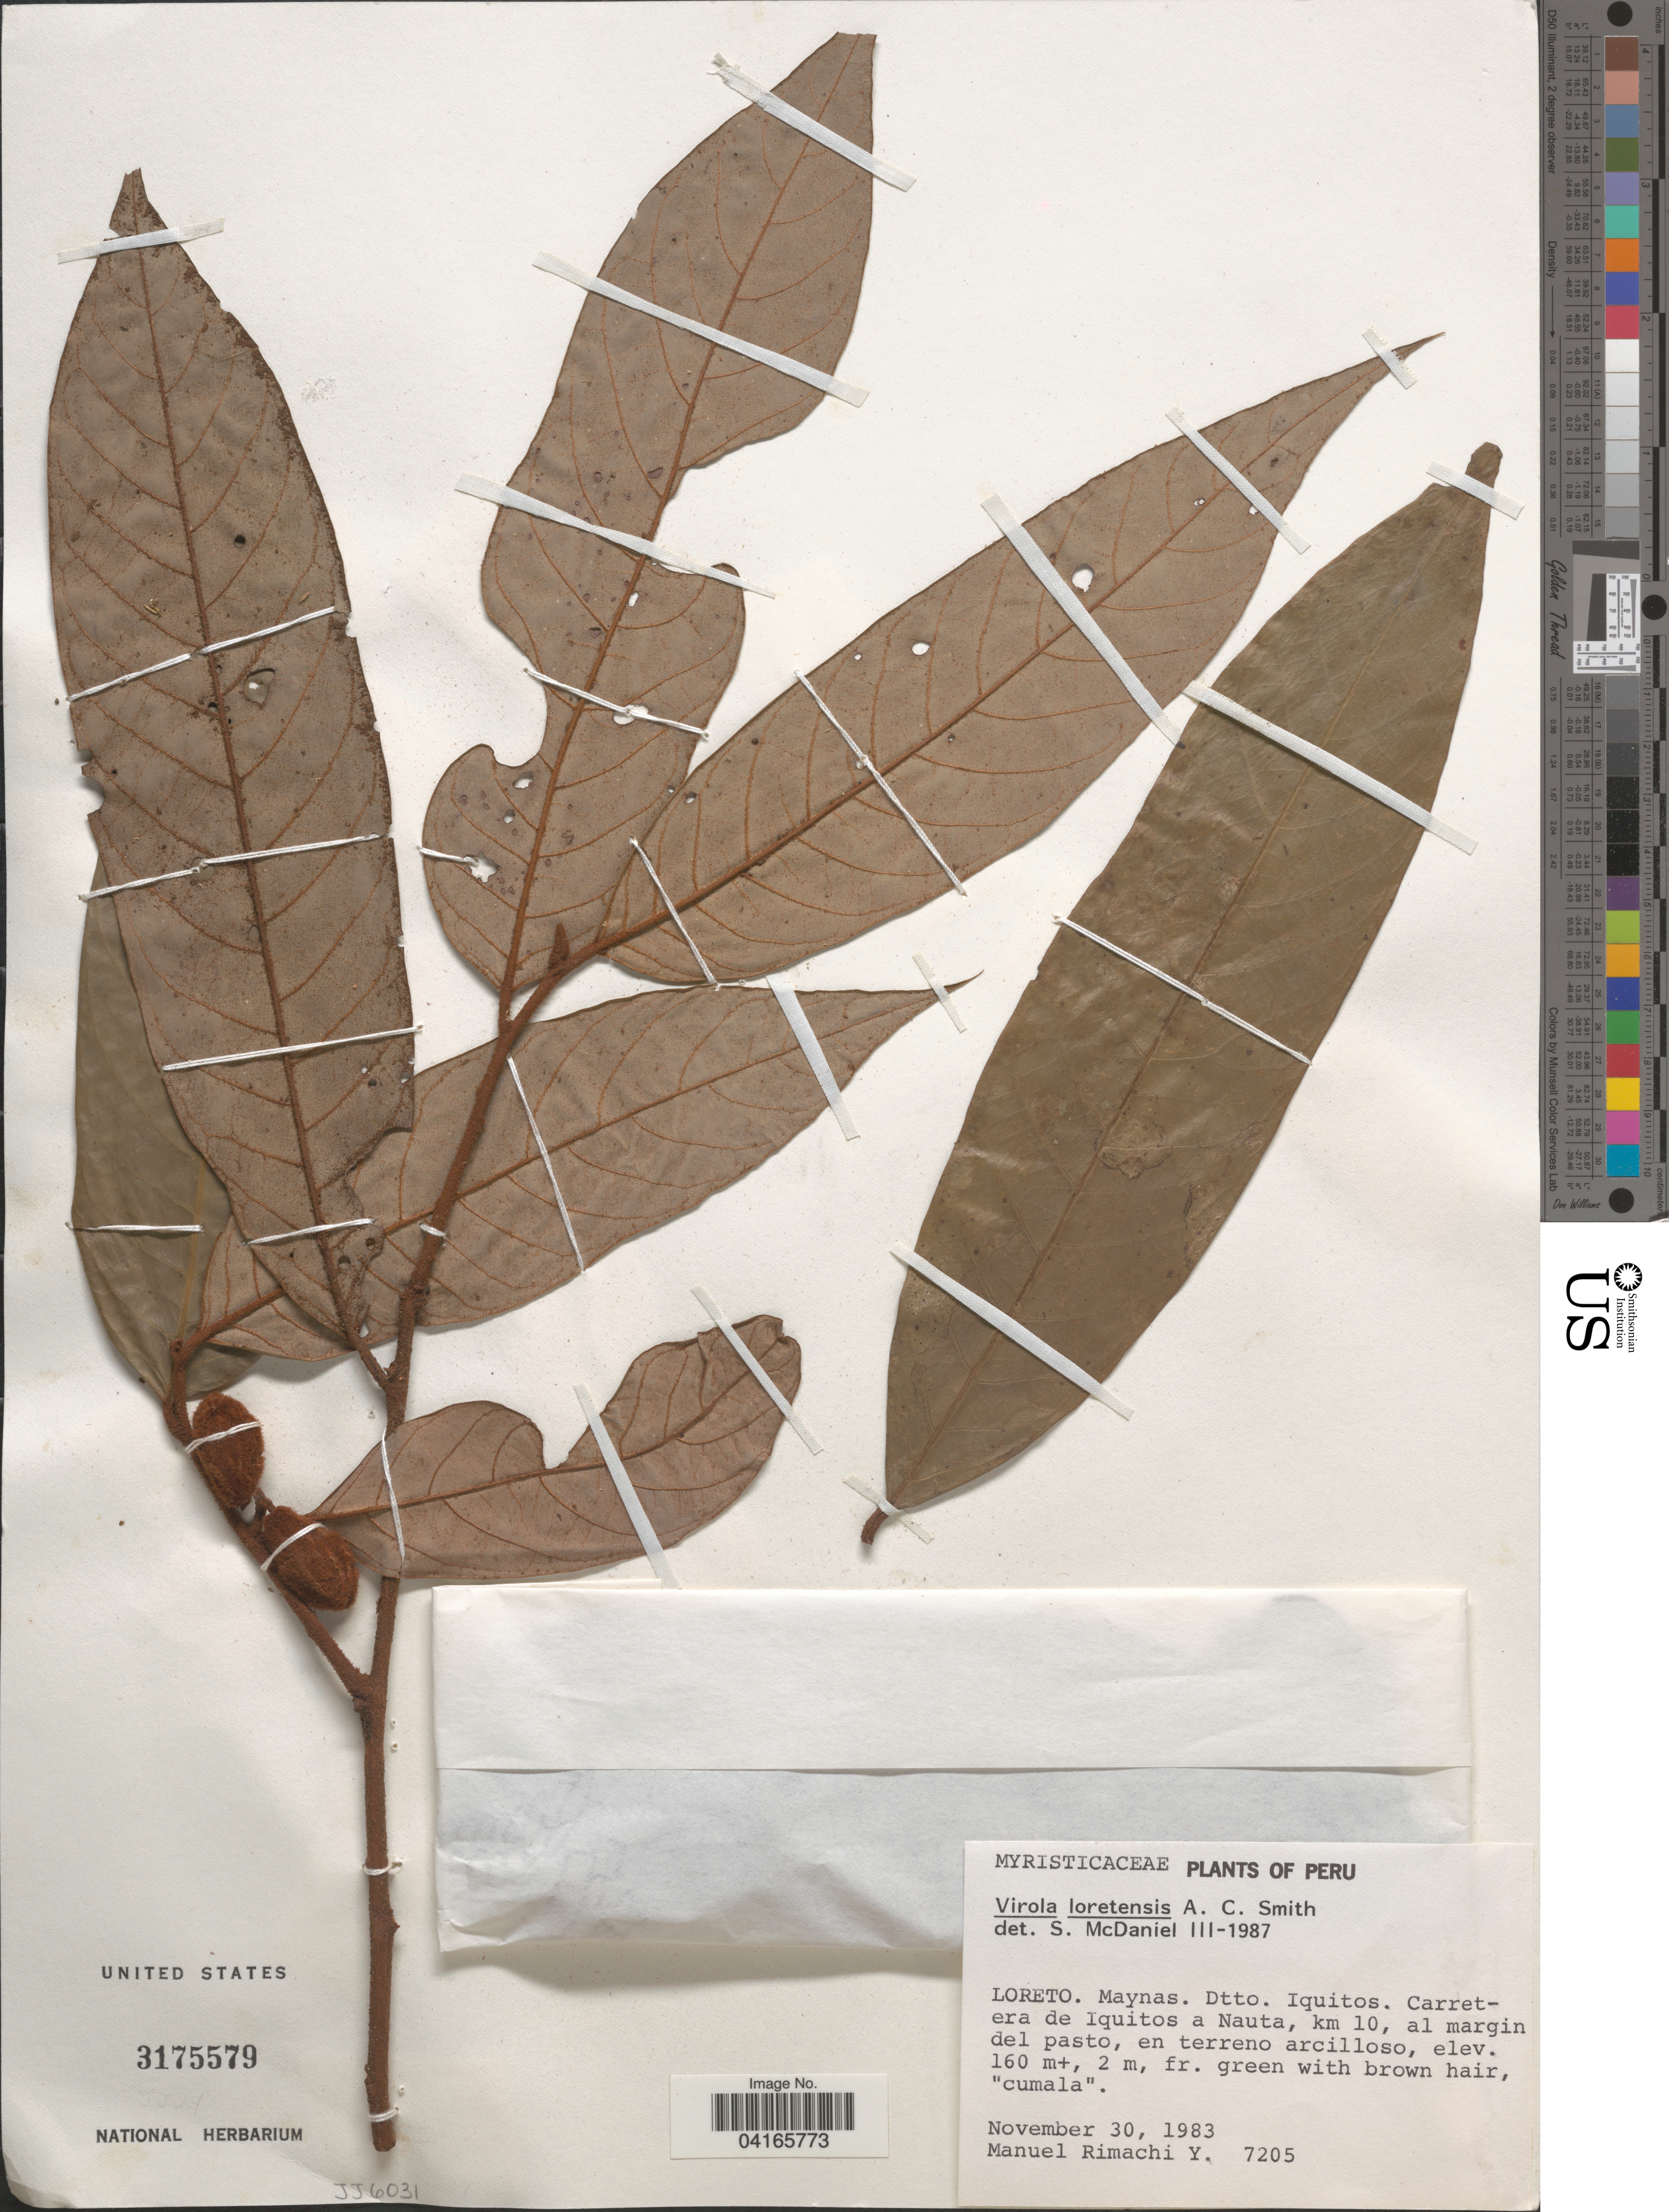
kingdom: Plantae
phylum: Tracheophyta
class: Magnoliopsida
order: Magnoliales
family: Myristicaceae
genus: Virola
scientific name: Virola loretensis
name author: A.C. Sm.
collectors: M. Rimachi Y.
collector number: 7205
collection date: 1983-11-30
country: Peru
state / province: Loreto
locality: Maynas. Dtto. Iquitos. Carretera de Iquitos a Nauta, km 10, al margin del pasto.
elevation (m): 160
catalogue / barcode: US 3175579